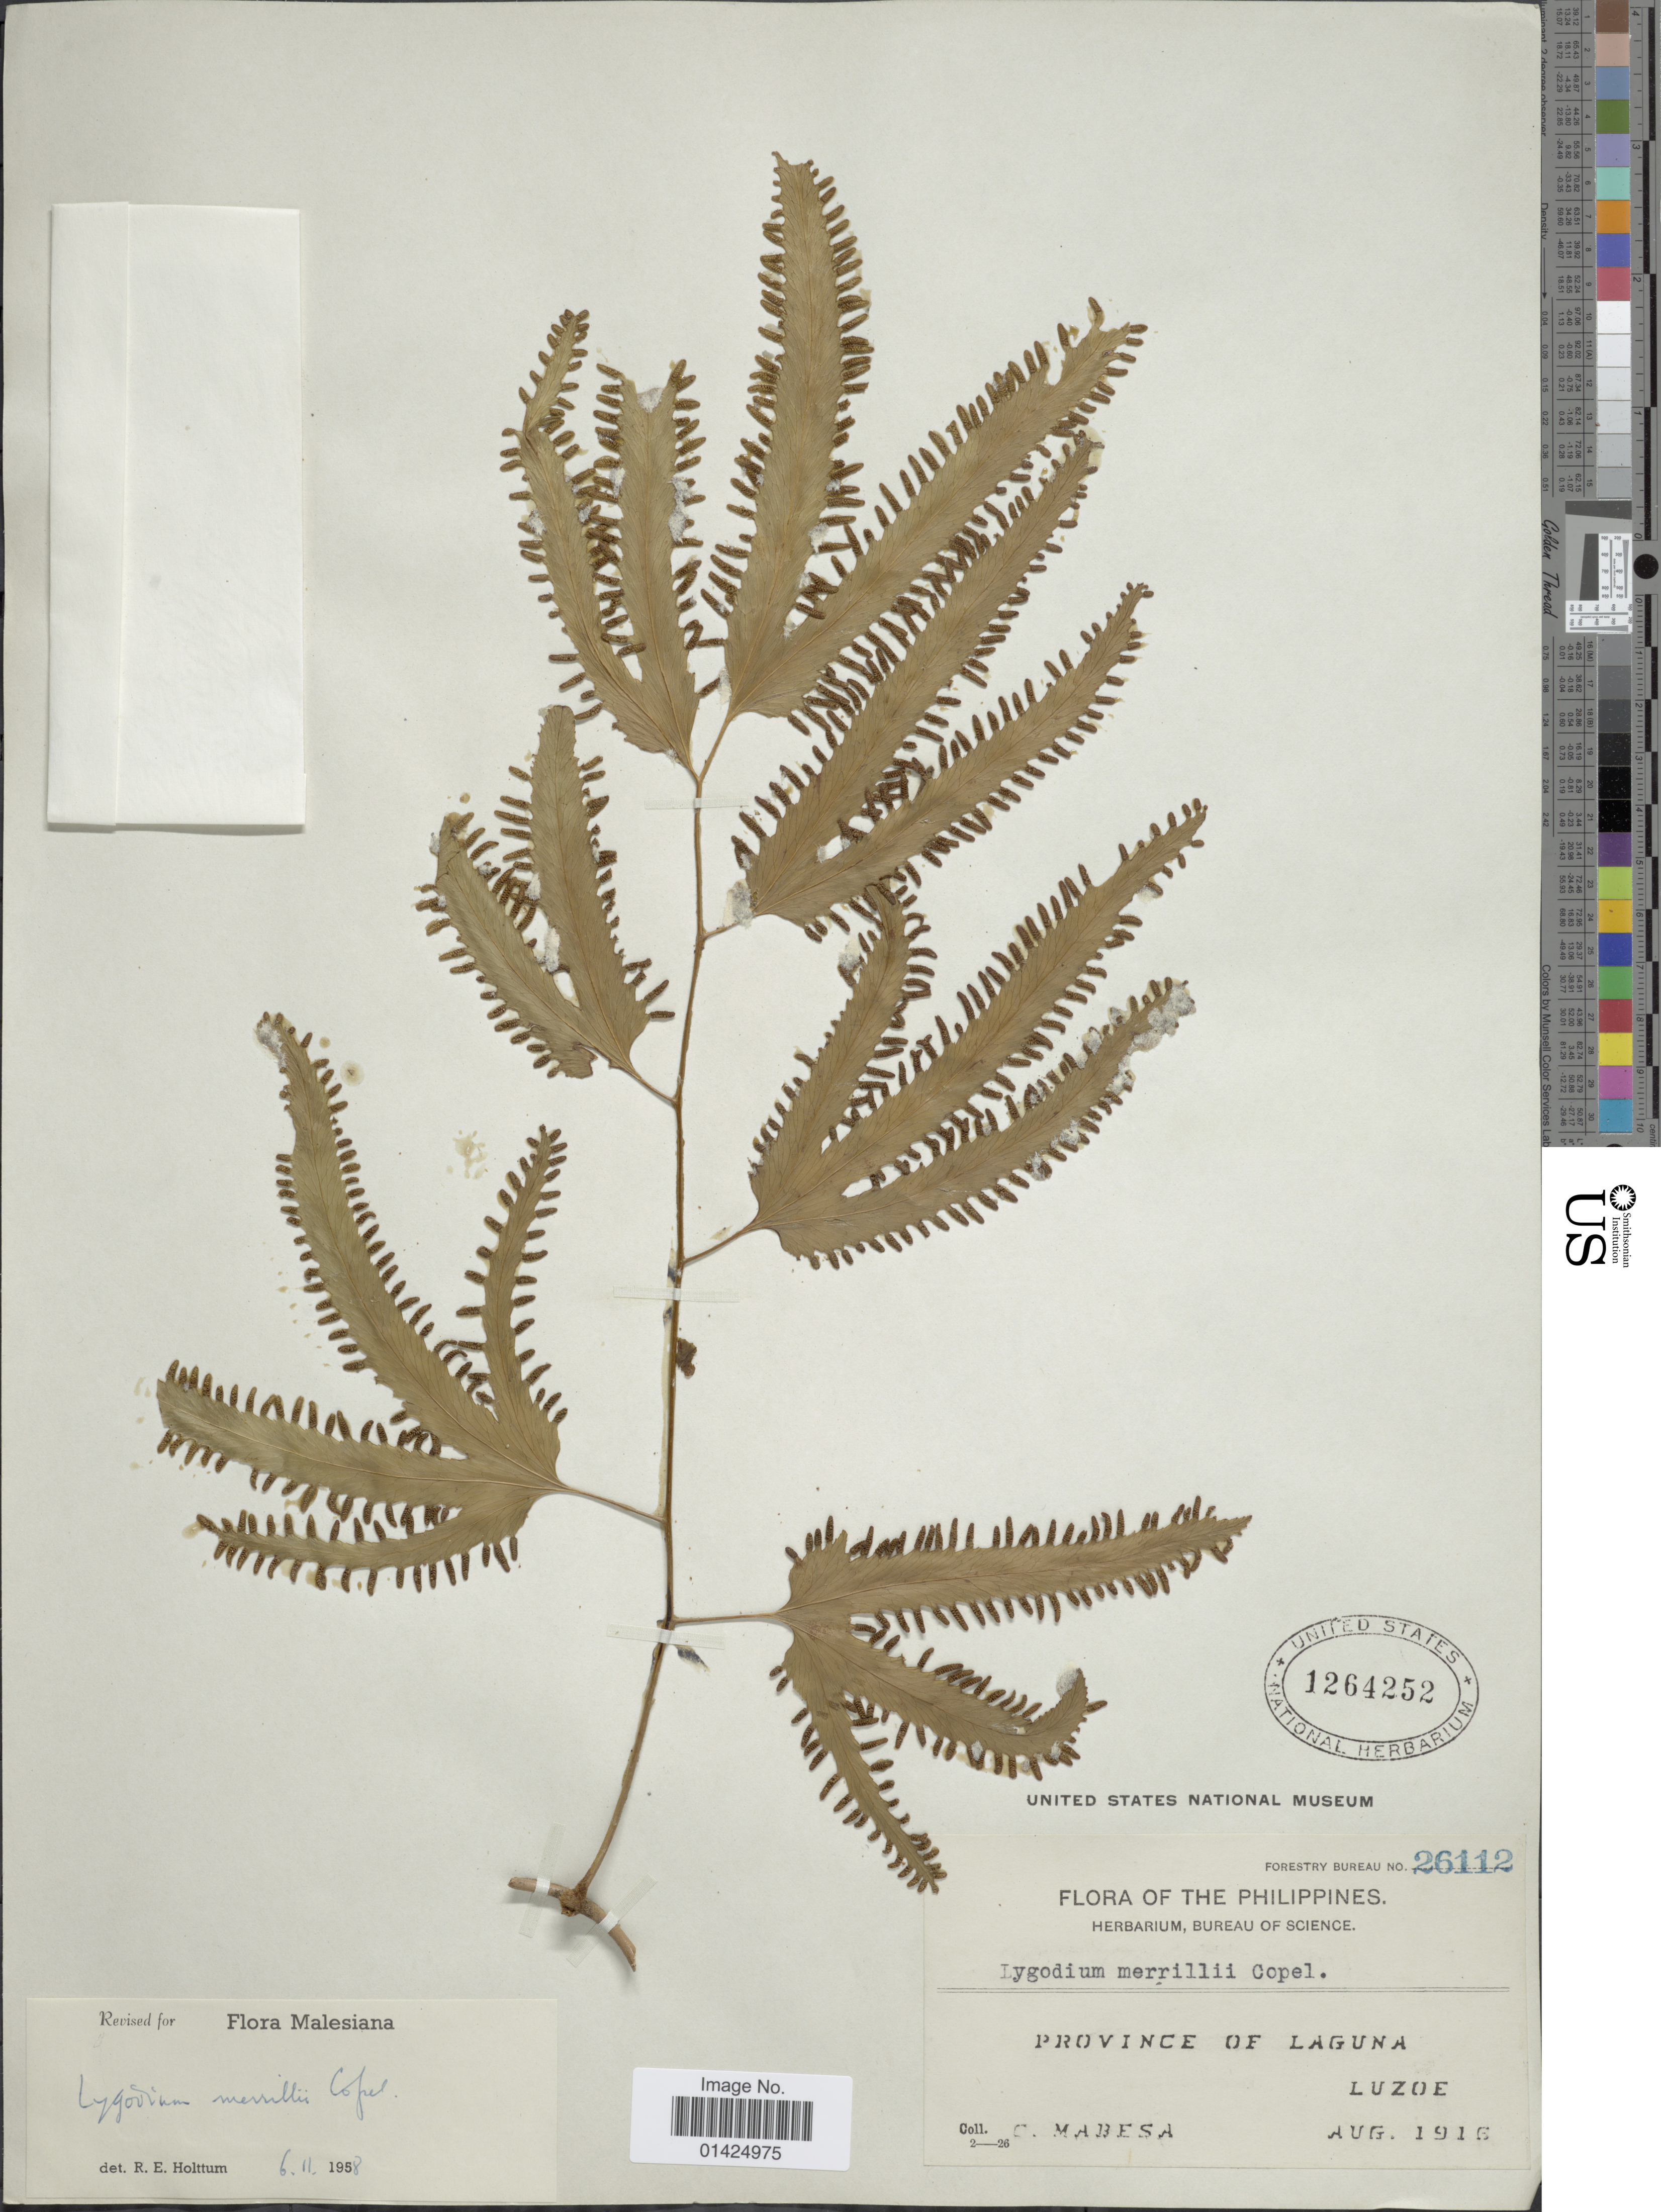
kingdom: Plantae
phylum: Tracheophyta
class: Polypodiopsida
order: Schizaeales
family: Lygodiaceae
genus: Lygodium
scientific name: Lygodium merrillii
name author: Copel.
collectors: C. Mabesa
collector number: Forestry Bureau 26112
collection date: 1916-08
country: Philippines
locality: Province of Laguna, Luzon.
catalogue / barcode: US 1264252